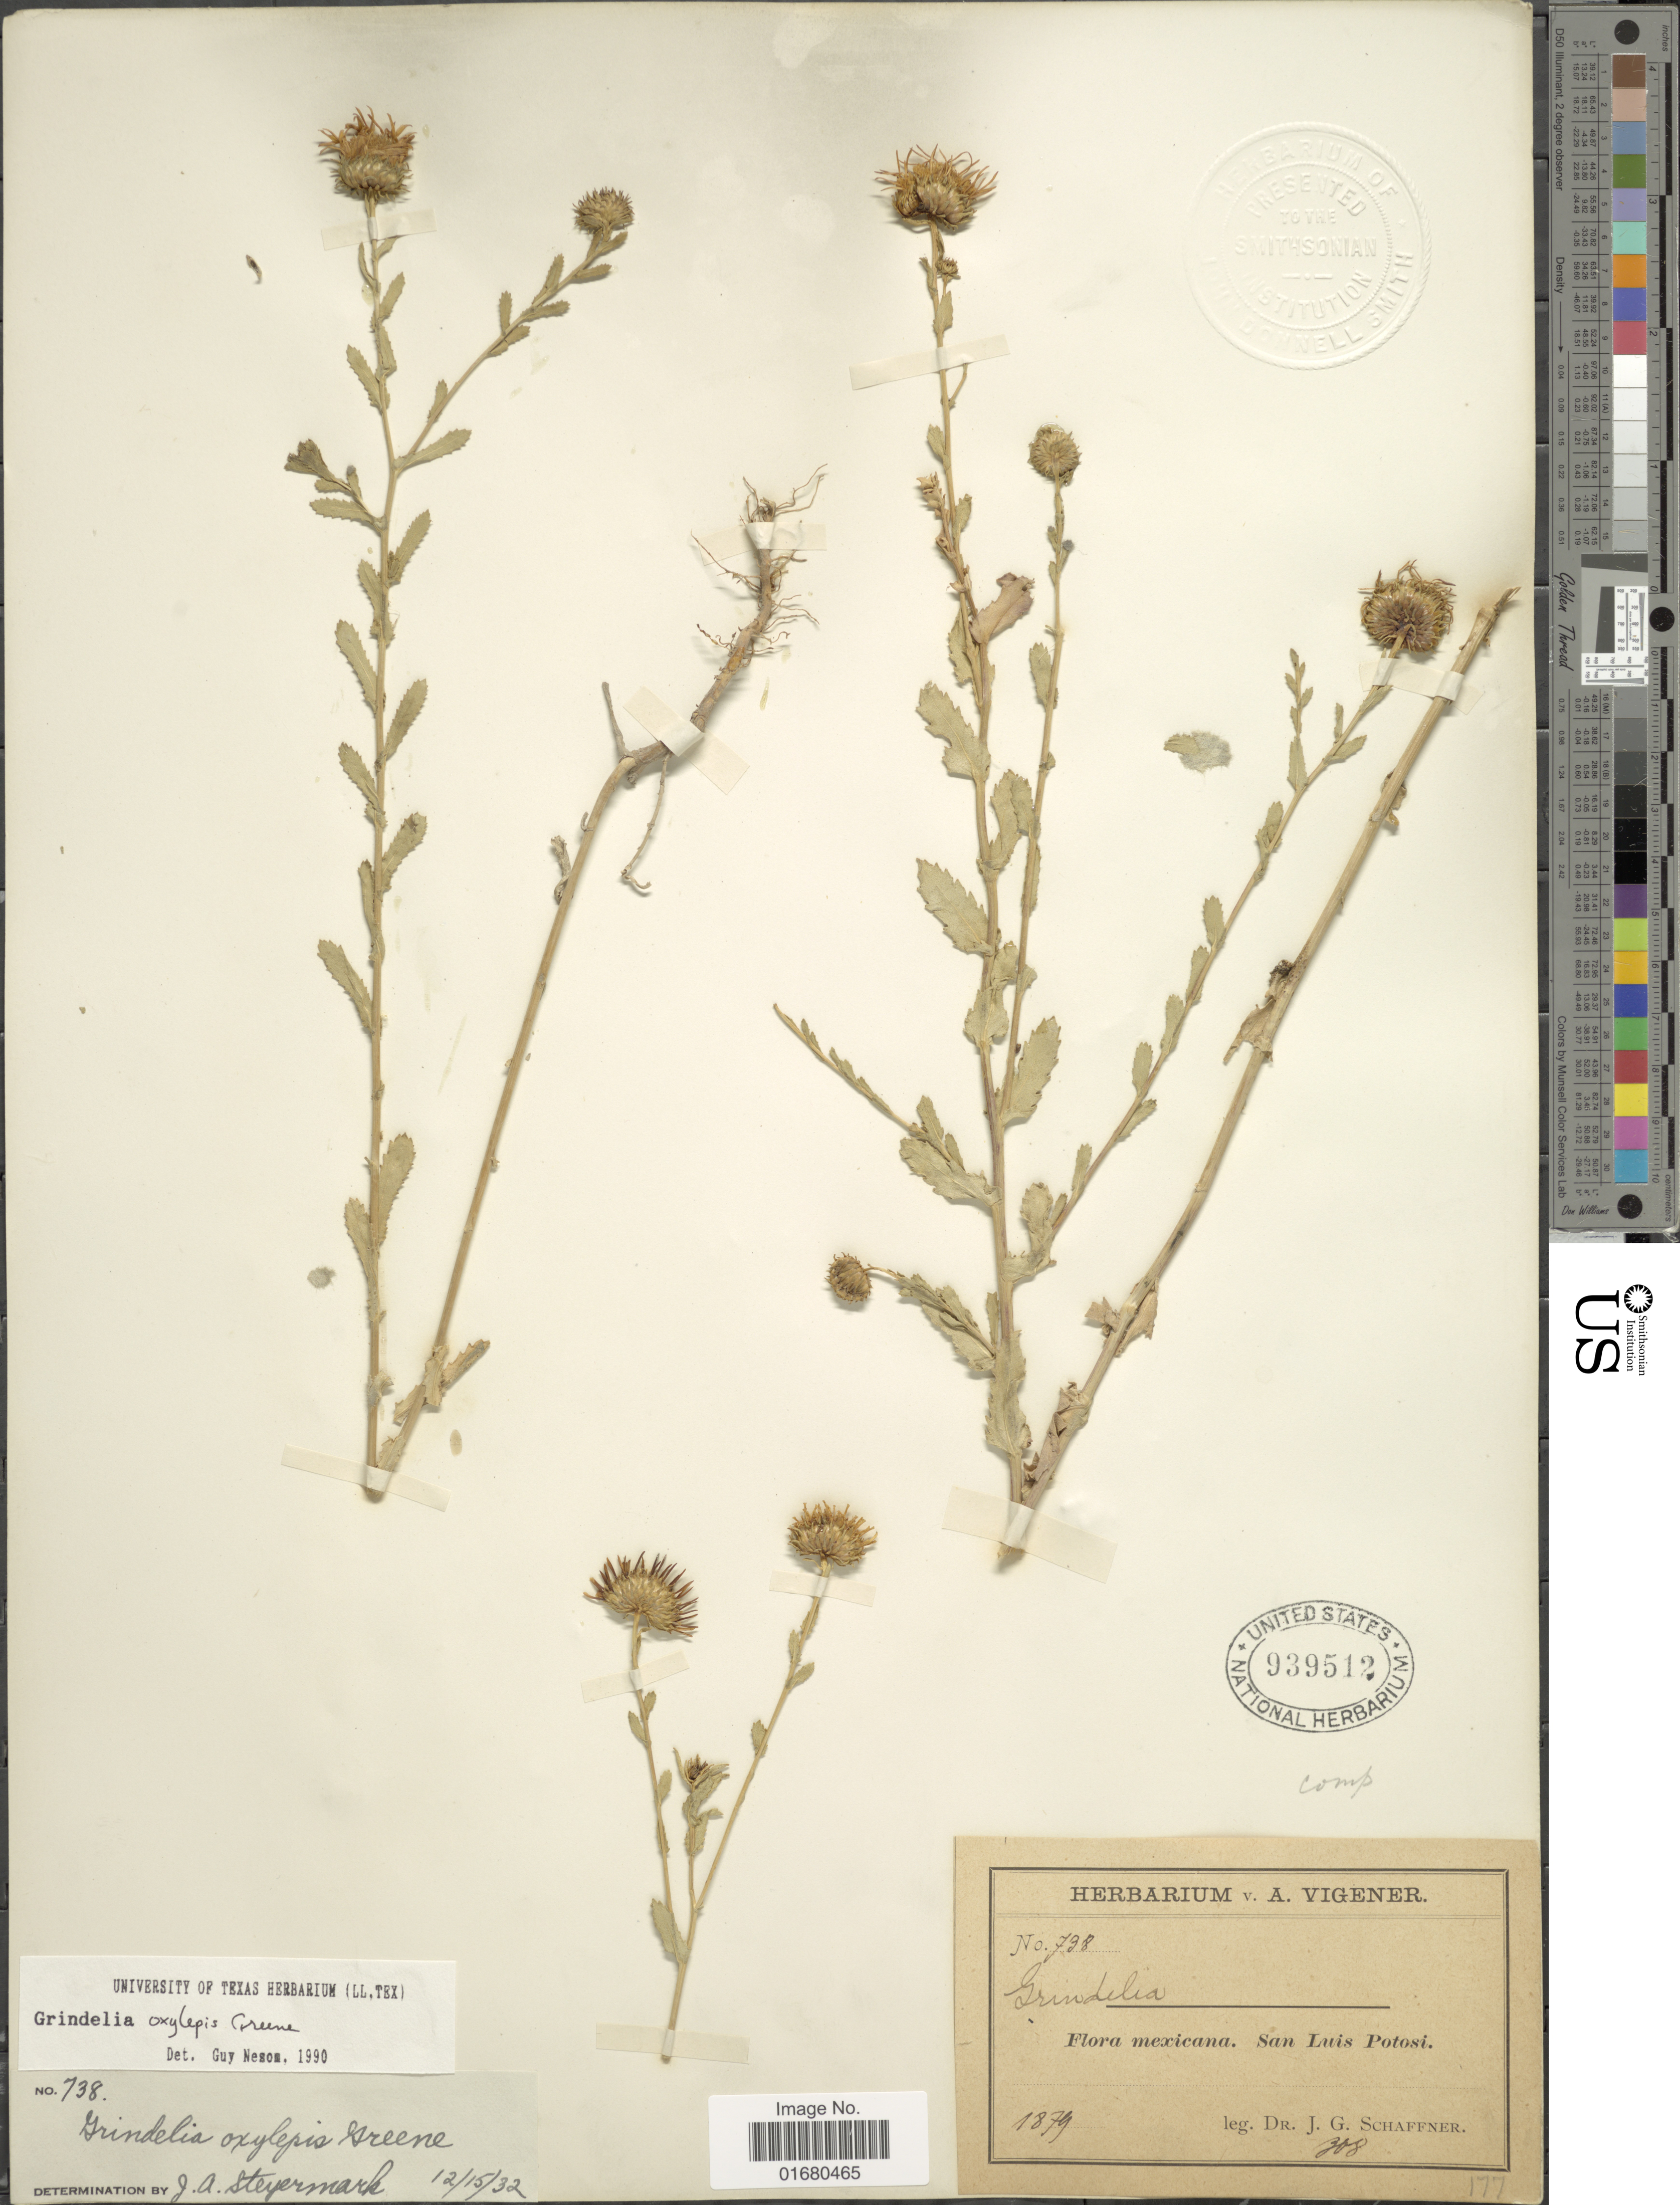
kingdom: Plantae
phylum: Tracheophyta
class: Magnoliopsida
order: Asterales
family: Asteraceae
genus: Grindelia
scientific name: Grindelia oxylepis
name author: Greene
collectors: J. G. Schaffner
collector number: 738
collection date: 1879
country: Mexico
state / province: San Luis Potosí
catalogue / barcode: US 939512